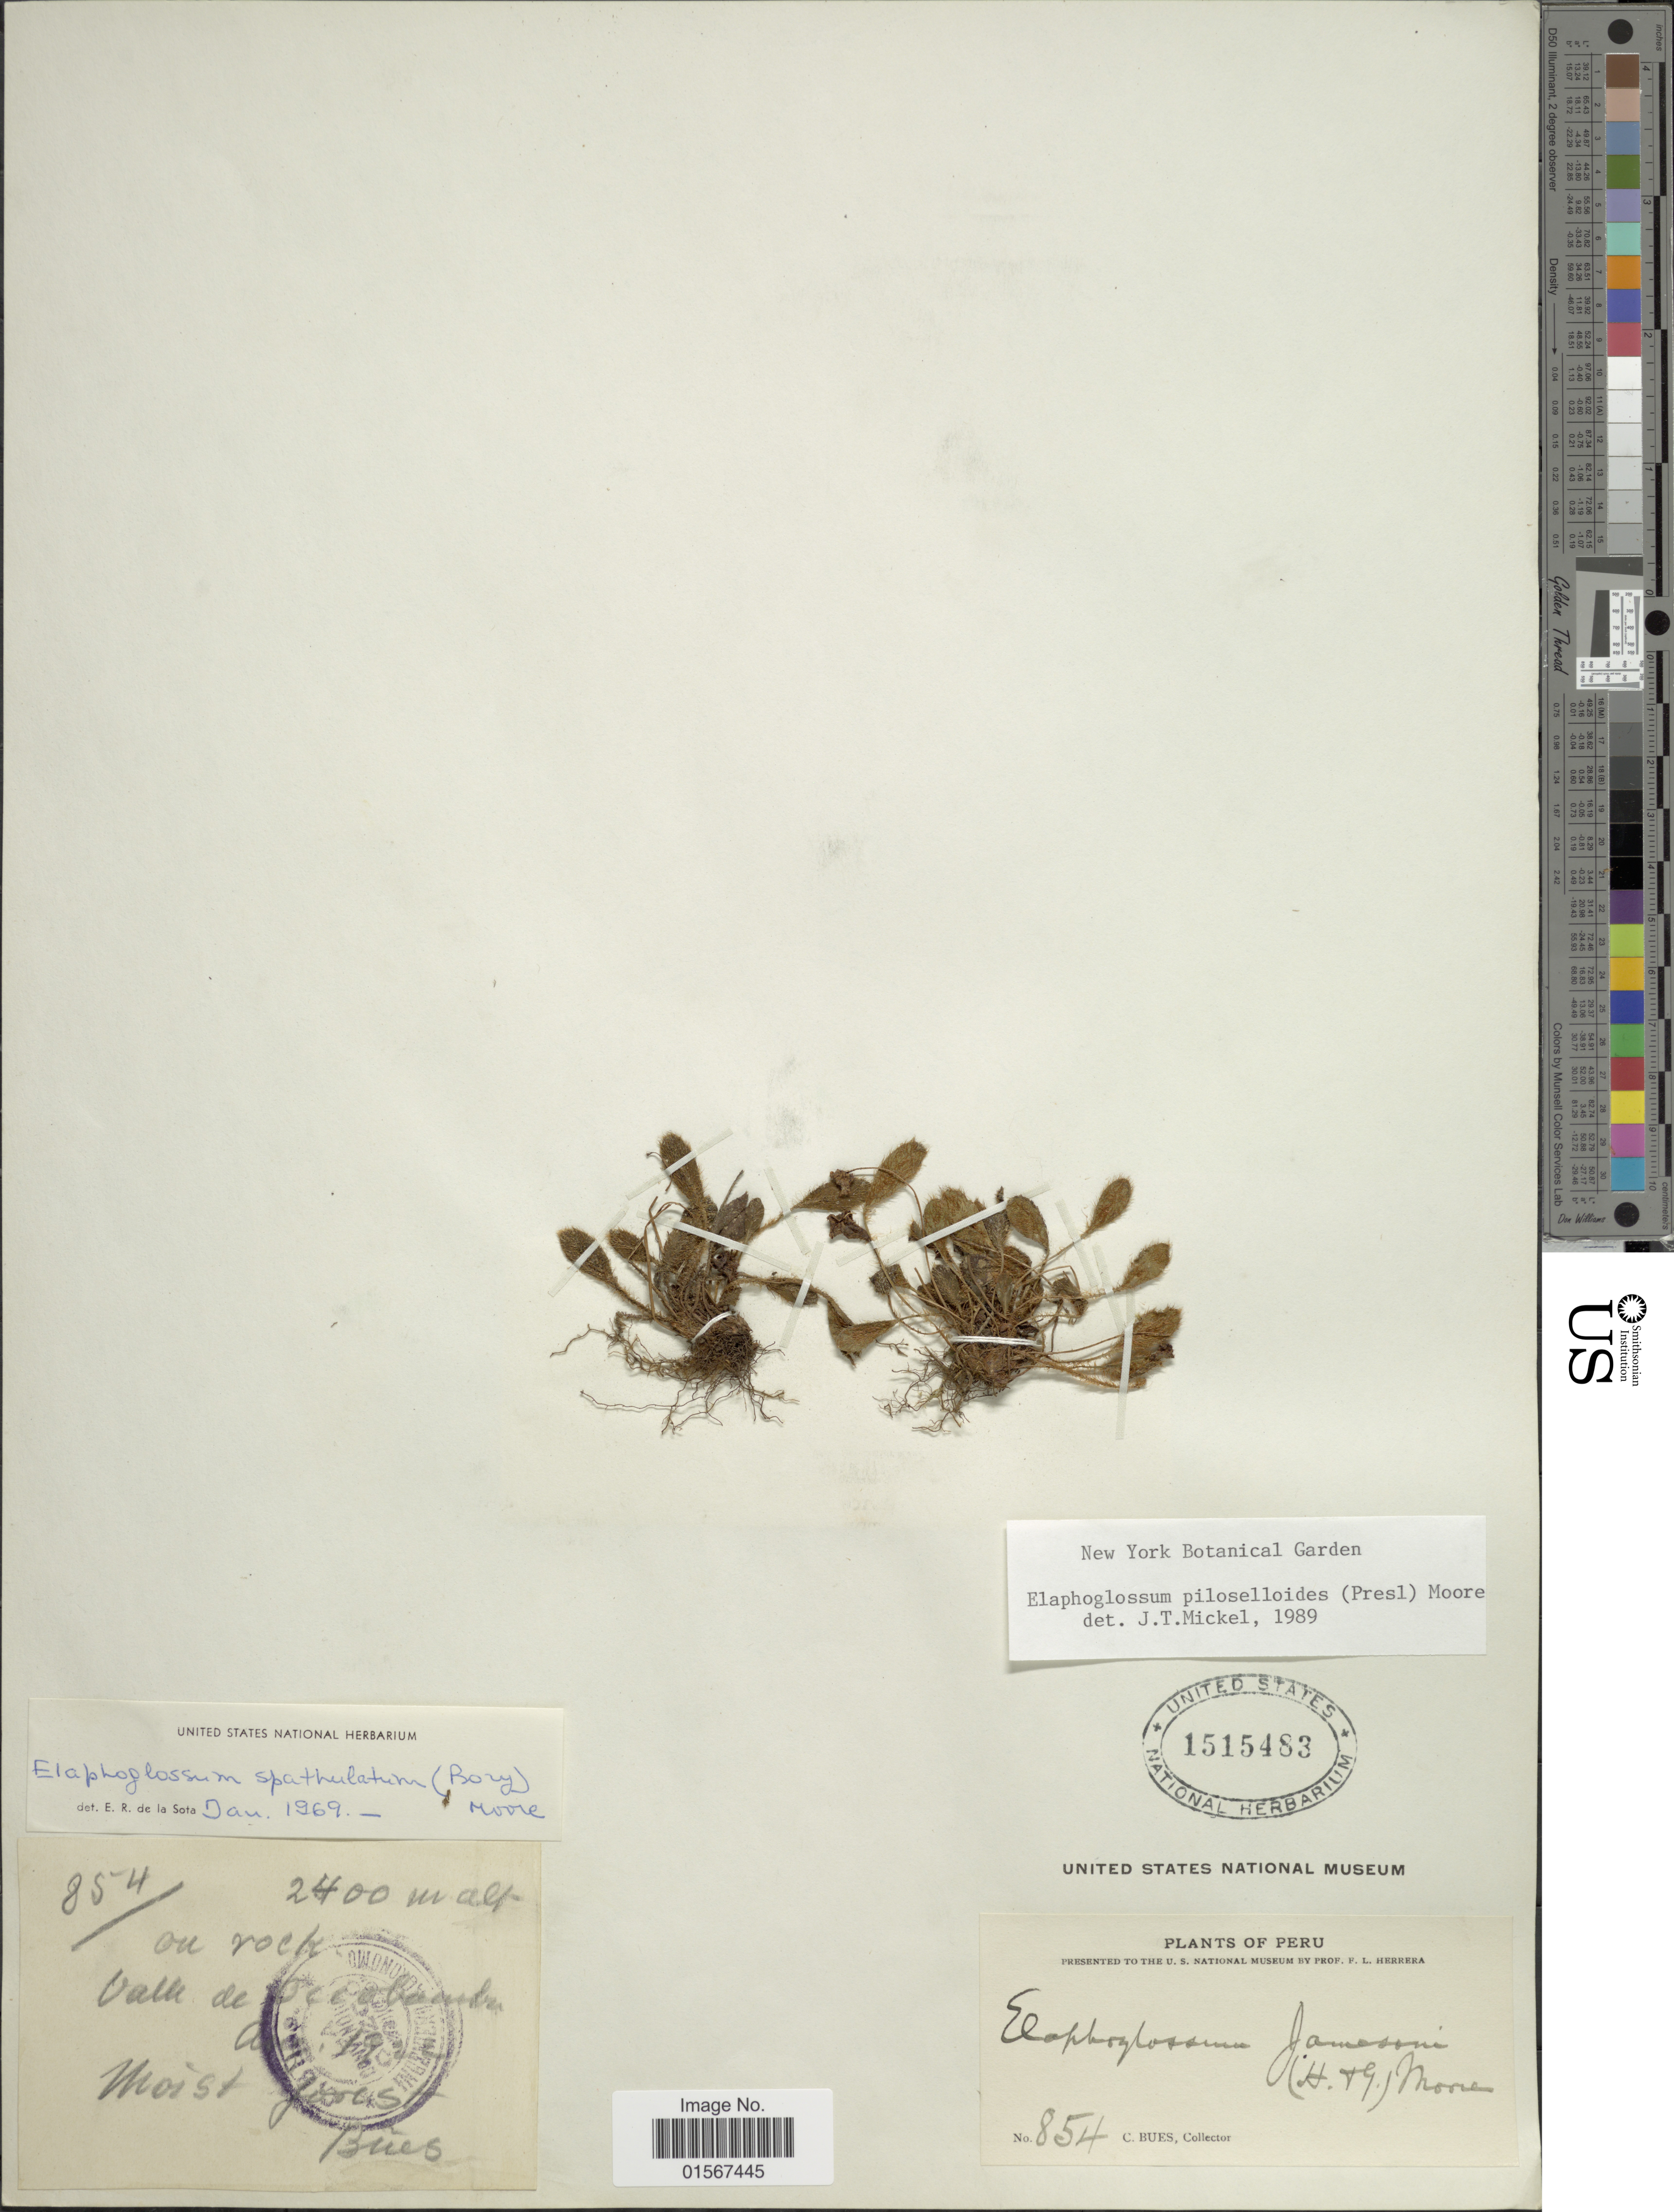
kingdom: Plantae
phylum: Tracheophyta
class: Polypodiopsida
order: Polypodiales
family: Dryopteridaceae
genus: Elaphoglossum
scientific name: Elaphoglossum piloselloides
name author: (C. Presl) T. Moore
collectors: C. Bues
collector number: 854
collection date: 1922-08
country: Peru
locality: Peru, Valle de Occabamba.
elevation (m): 2400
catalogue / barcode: US 1515483